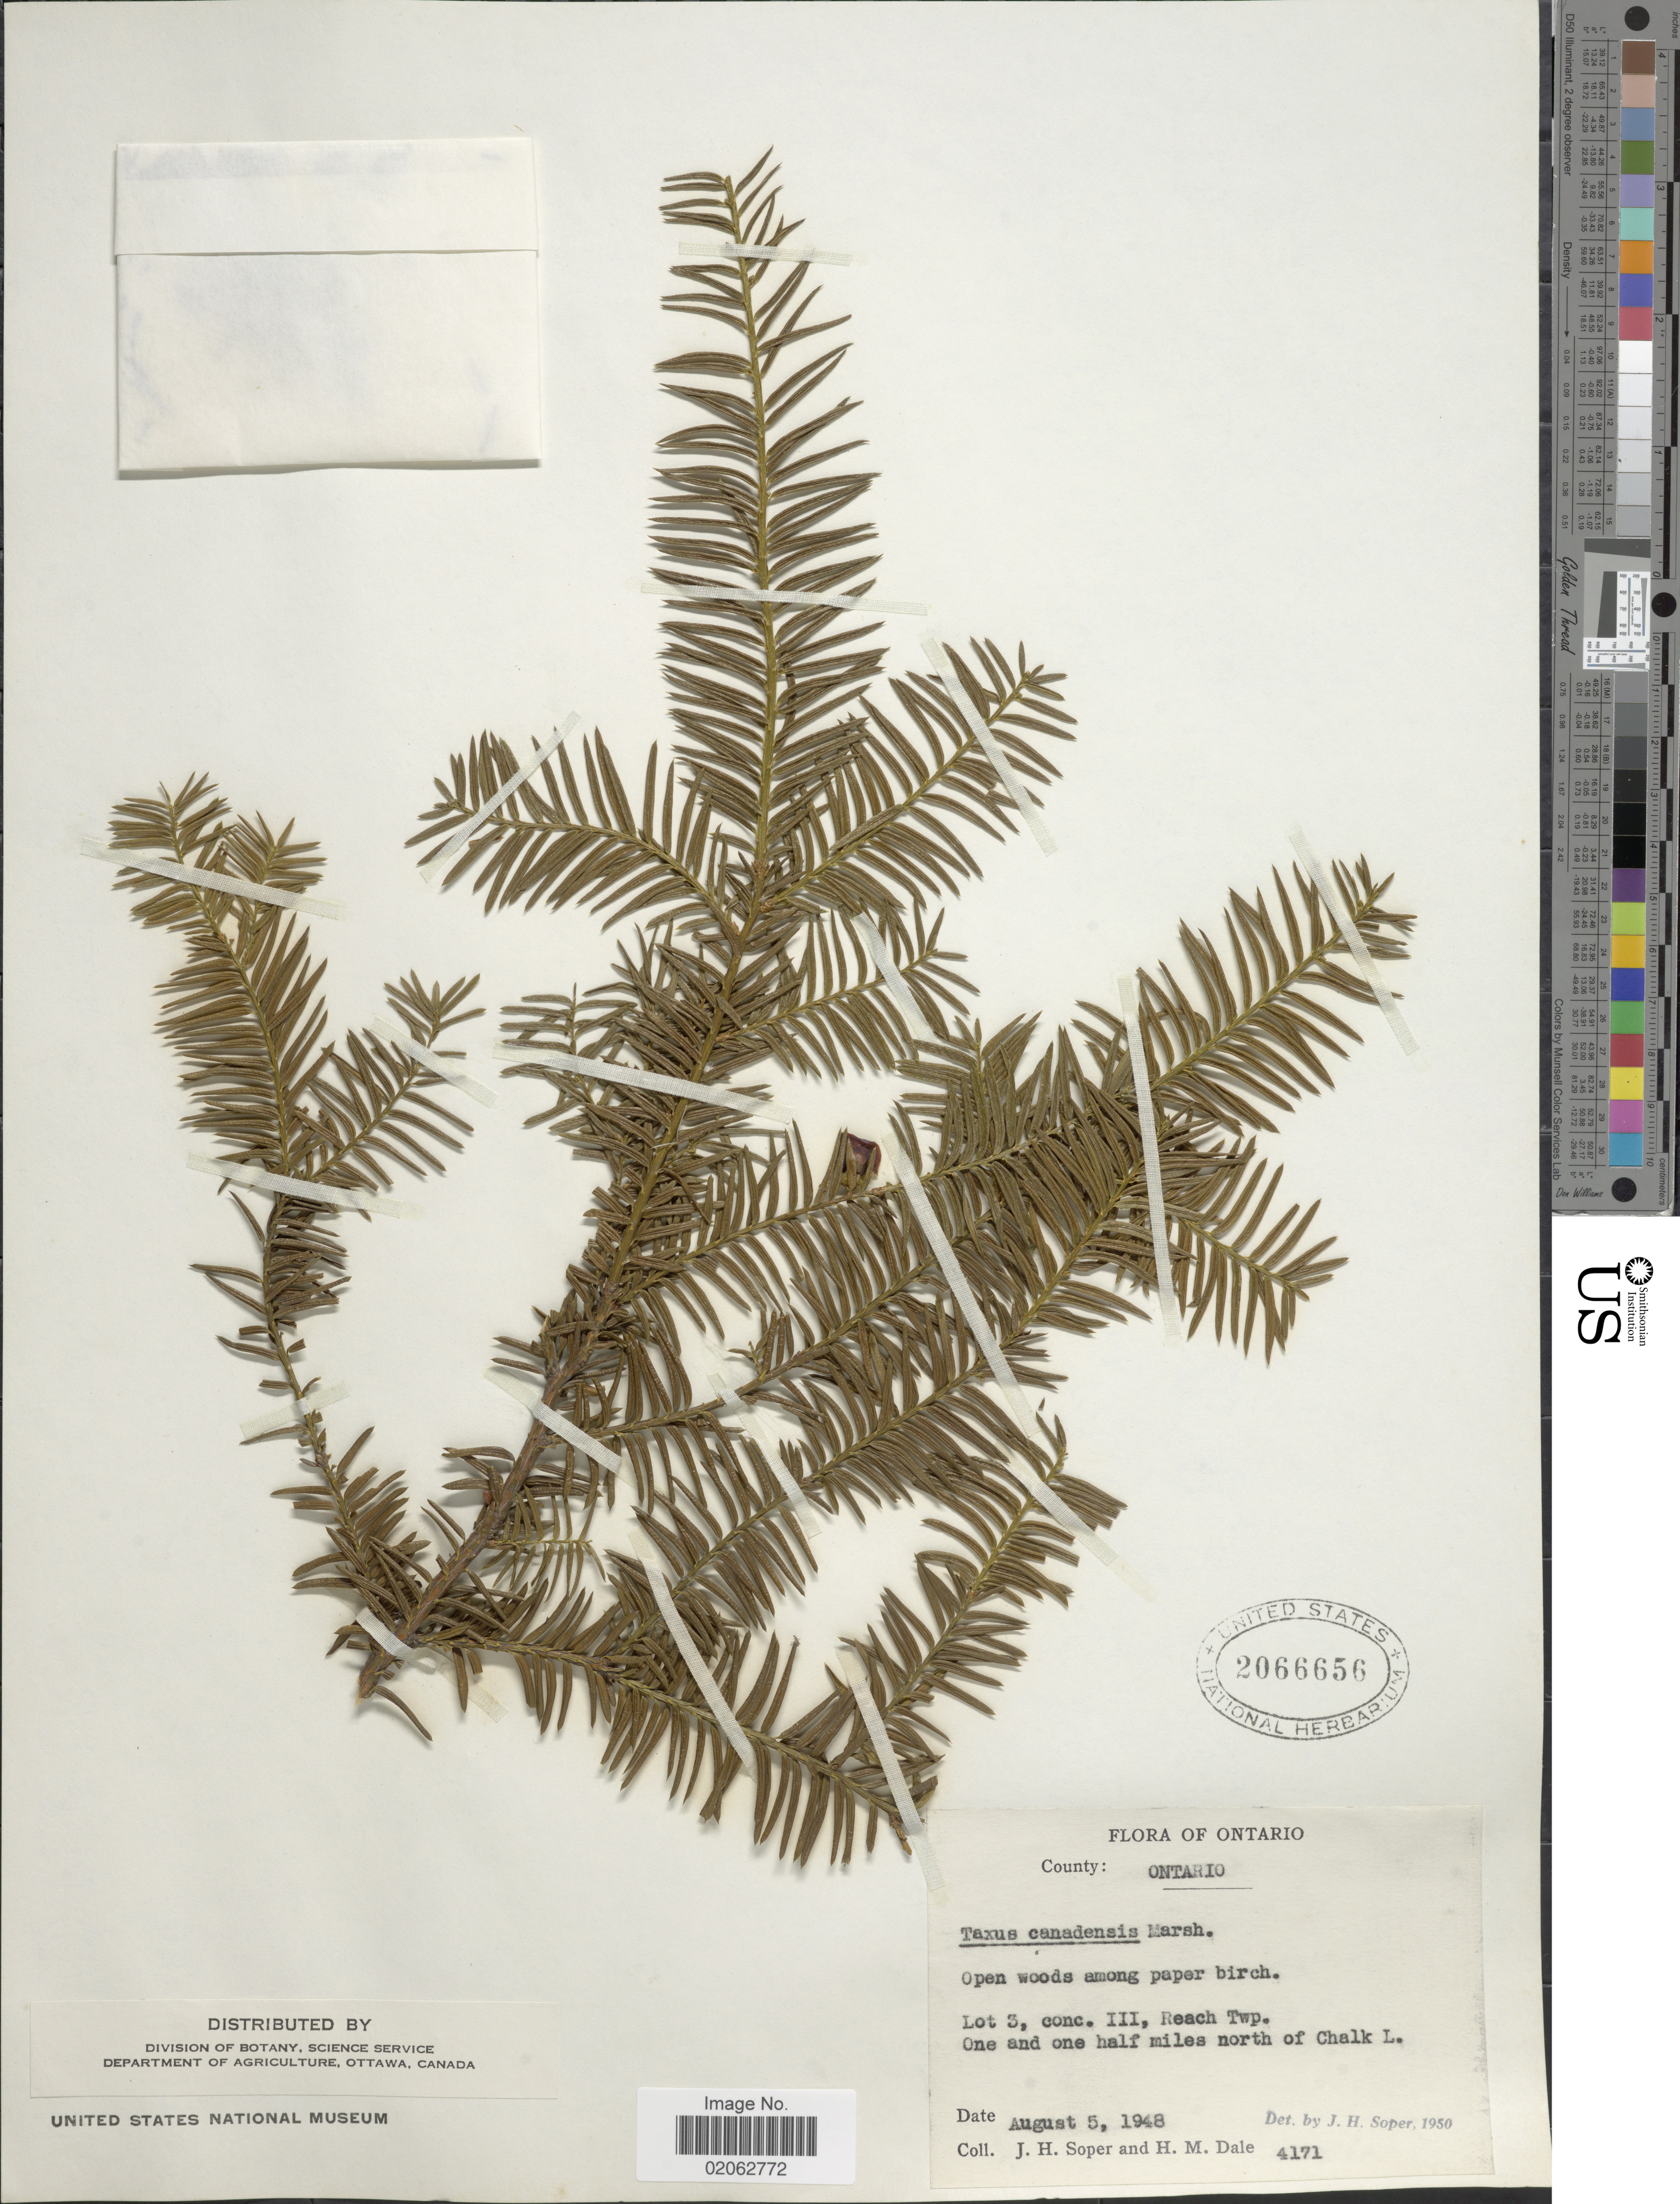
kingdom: Plantae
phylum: Tracheophyta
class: Pinopsida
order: Pinales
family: Taxaceae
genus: Taxus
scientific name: Taxus canadensis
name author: Marshall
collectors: J. H. Soper & H. M. Dale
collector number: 4171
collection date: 1948-08-05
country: Canada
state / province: Ontario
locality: Lot 3, conc III, ReachTwp., One and one half miles north of Chalk L.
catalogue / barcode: US 2066656